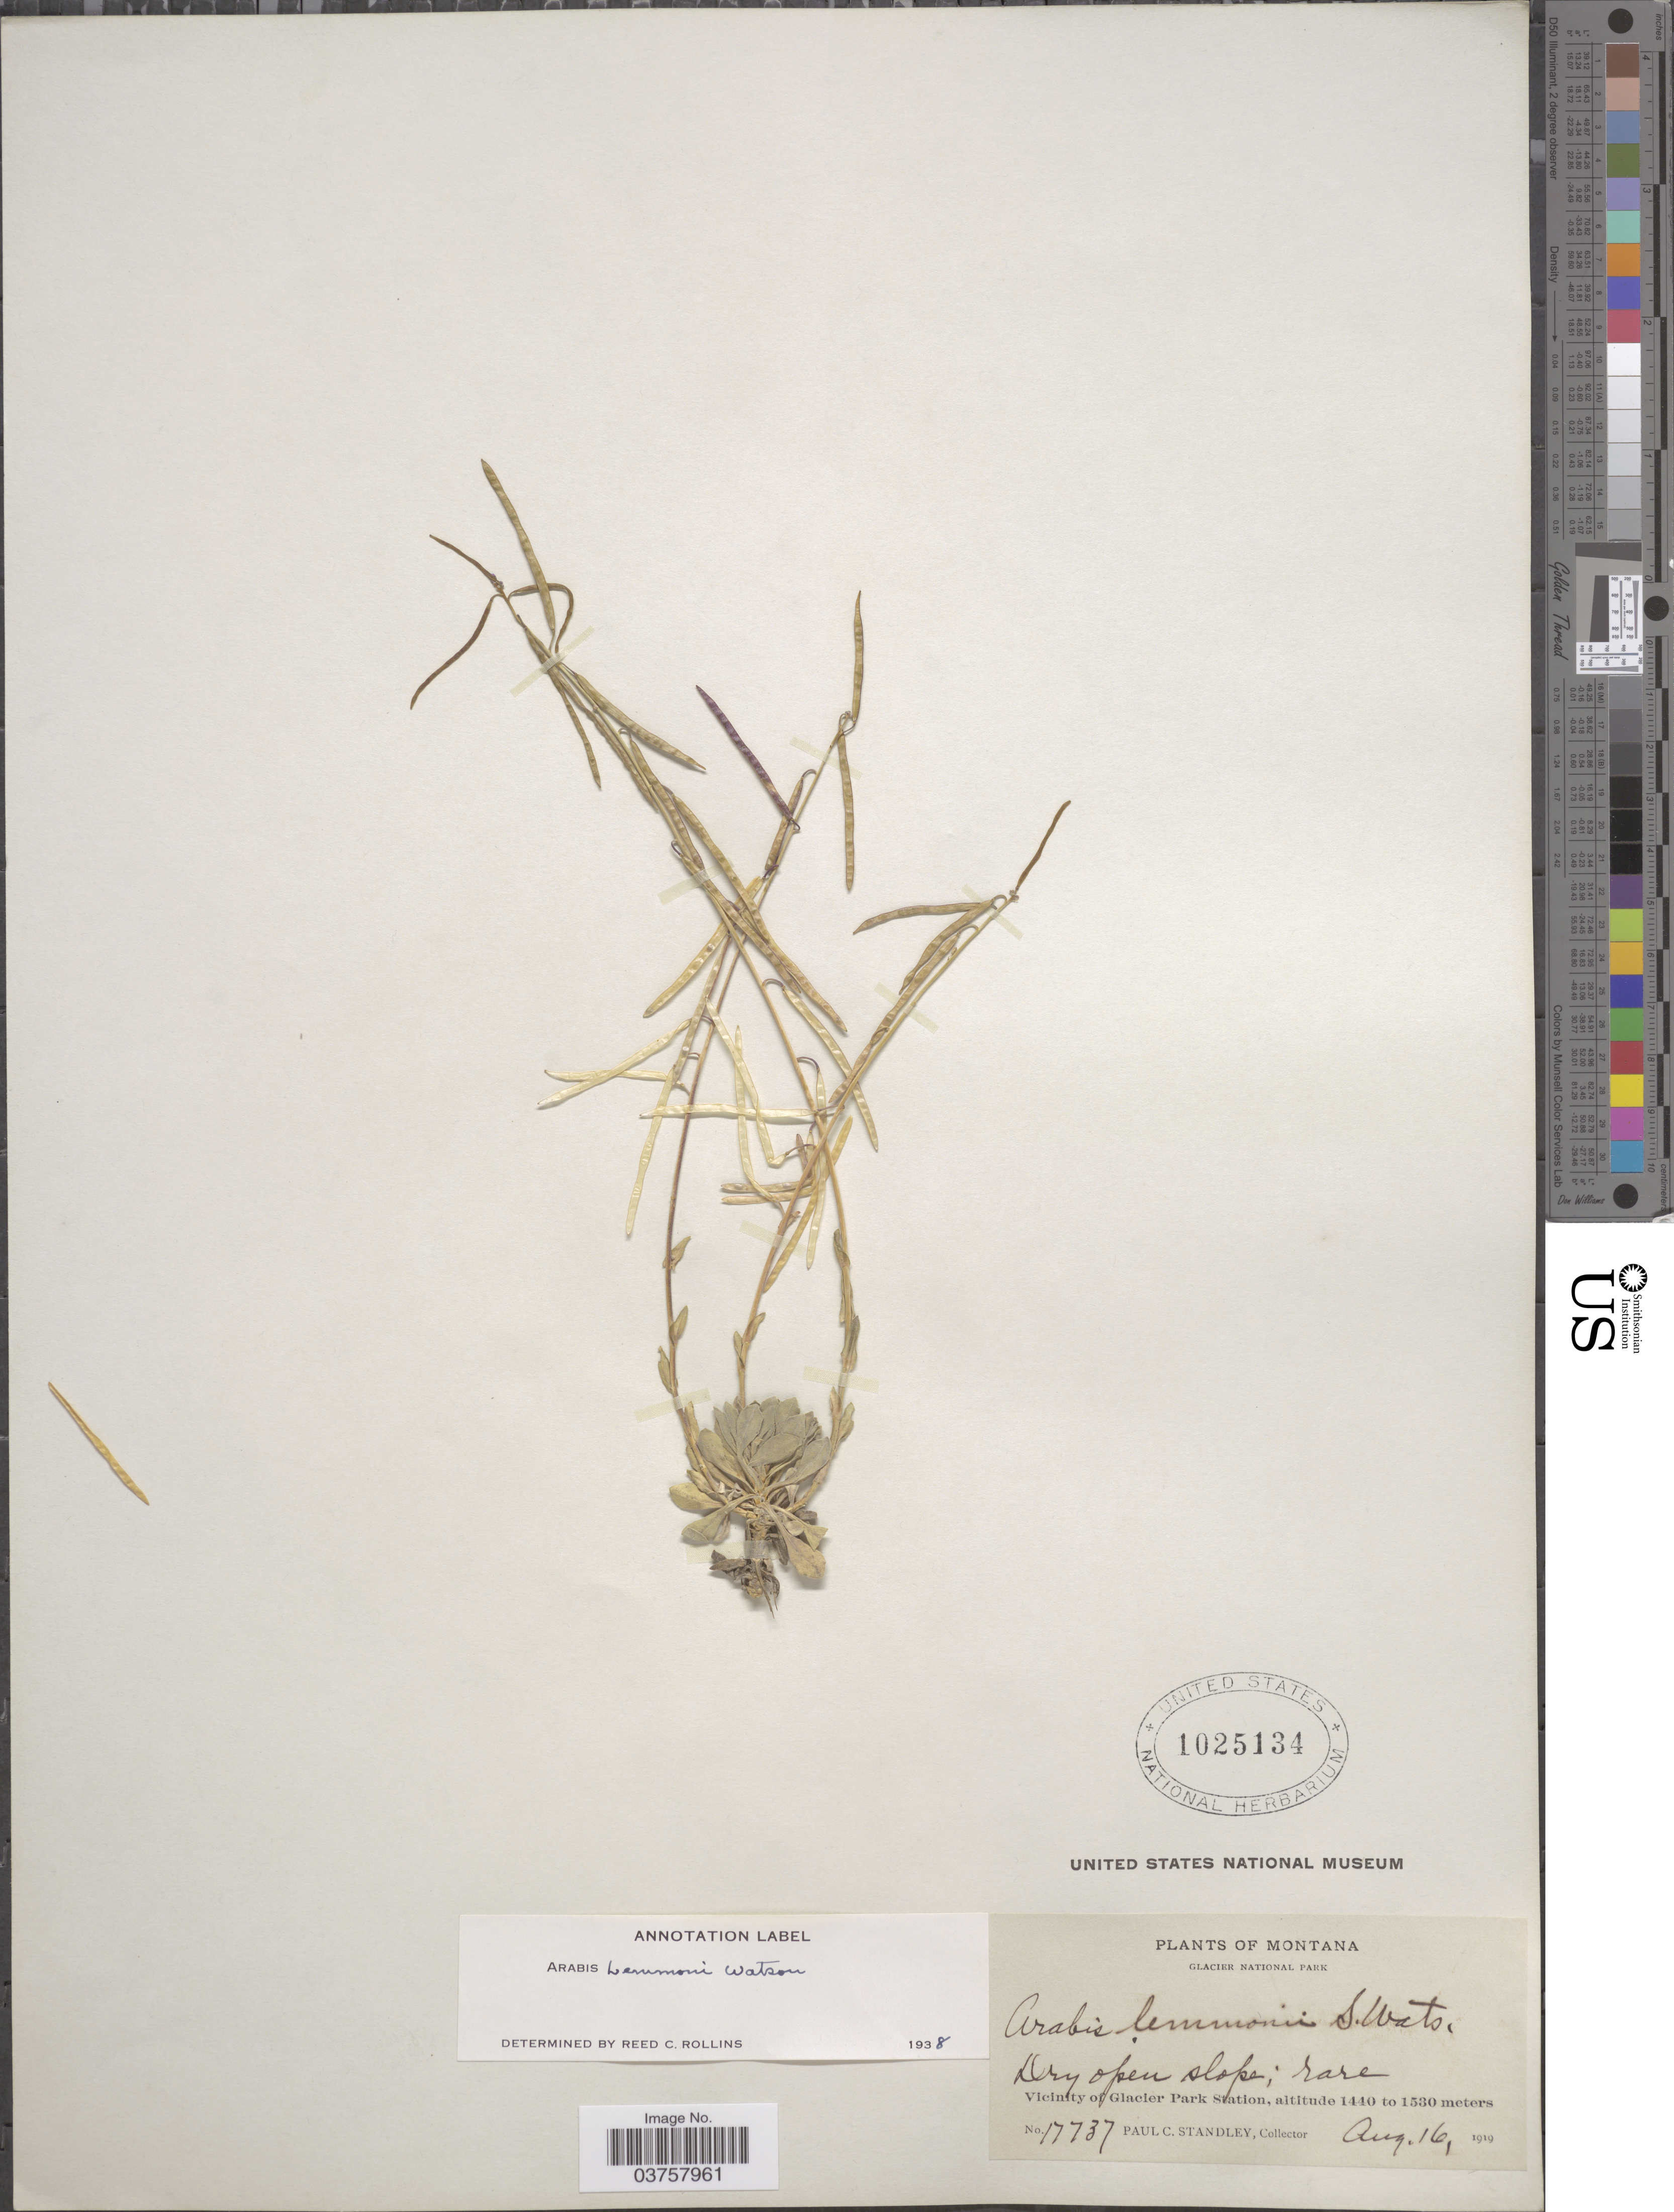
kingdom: Plantae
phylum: Tracheophyta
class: Magnoliopsida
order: Brassicales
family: Brassicaceae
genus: Arabis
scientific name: Arabis lemmonii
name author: S. Watson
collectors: P. C. Standley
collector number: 17737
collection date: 1919-08-16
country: United States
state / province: Montana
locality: Glacier National Park. Vicinity of Glacier Park Station.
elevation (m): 1440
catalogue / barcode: US 1025134